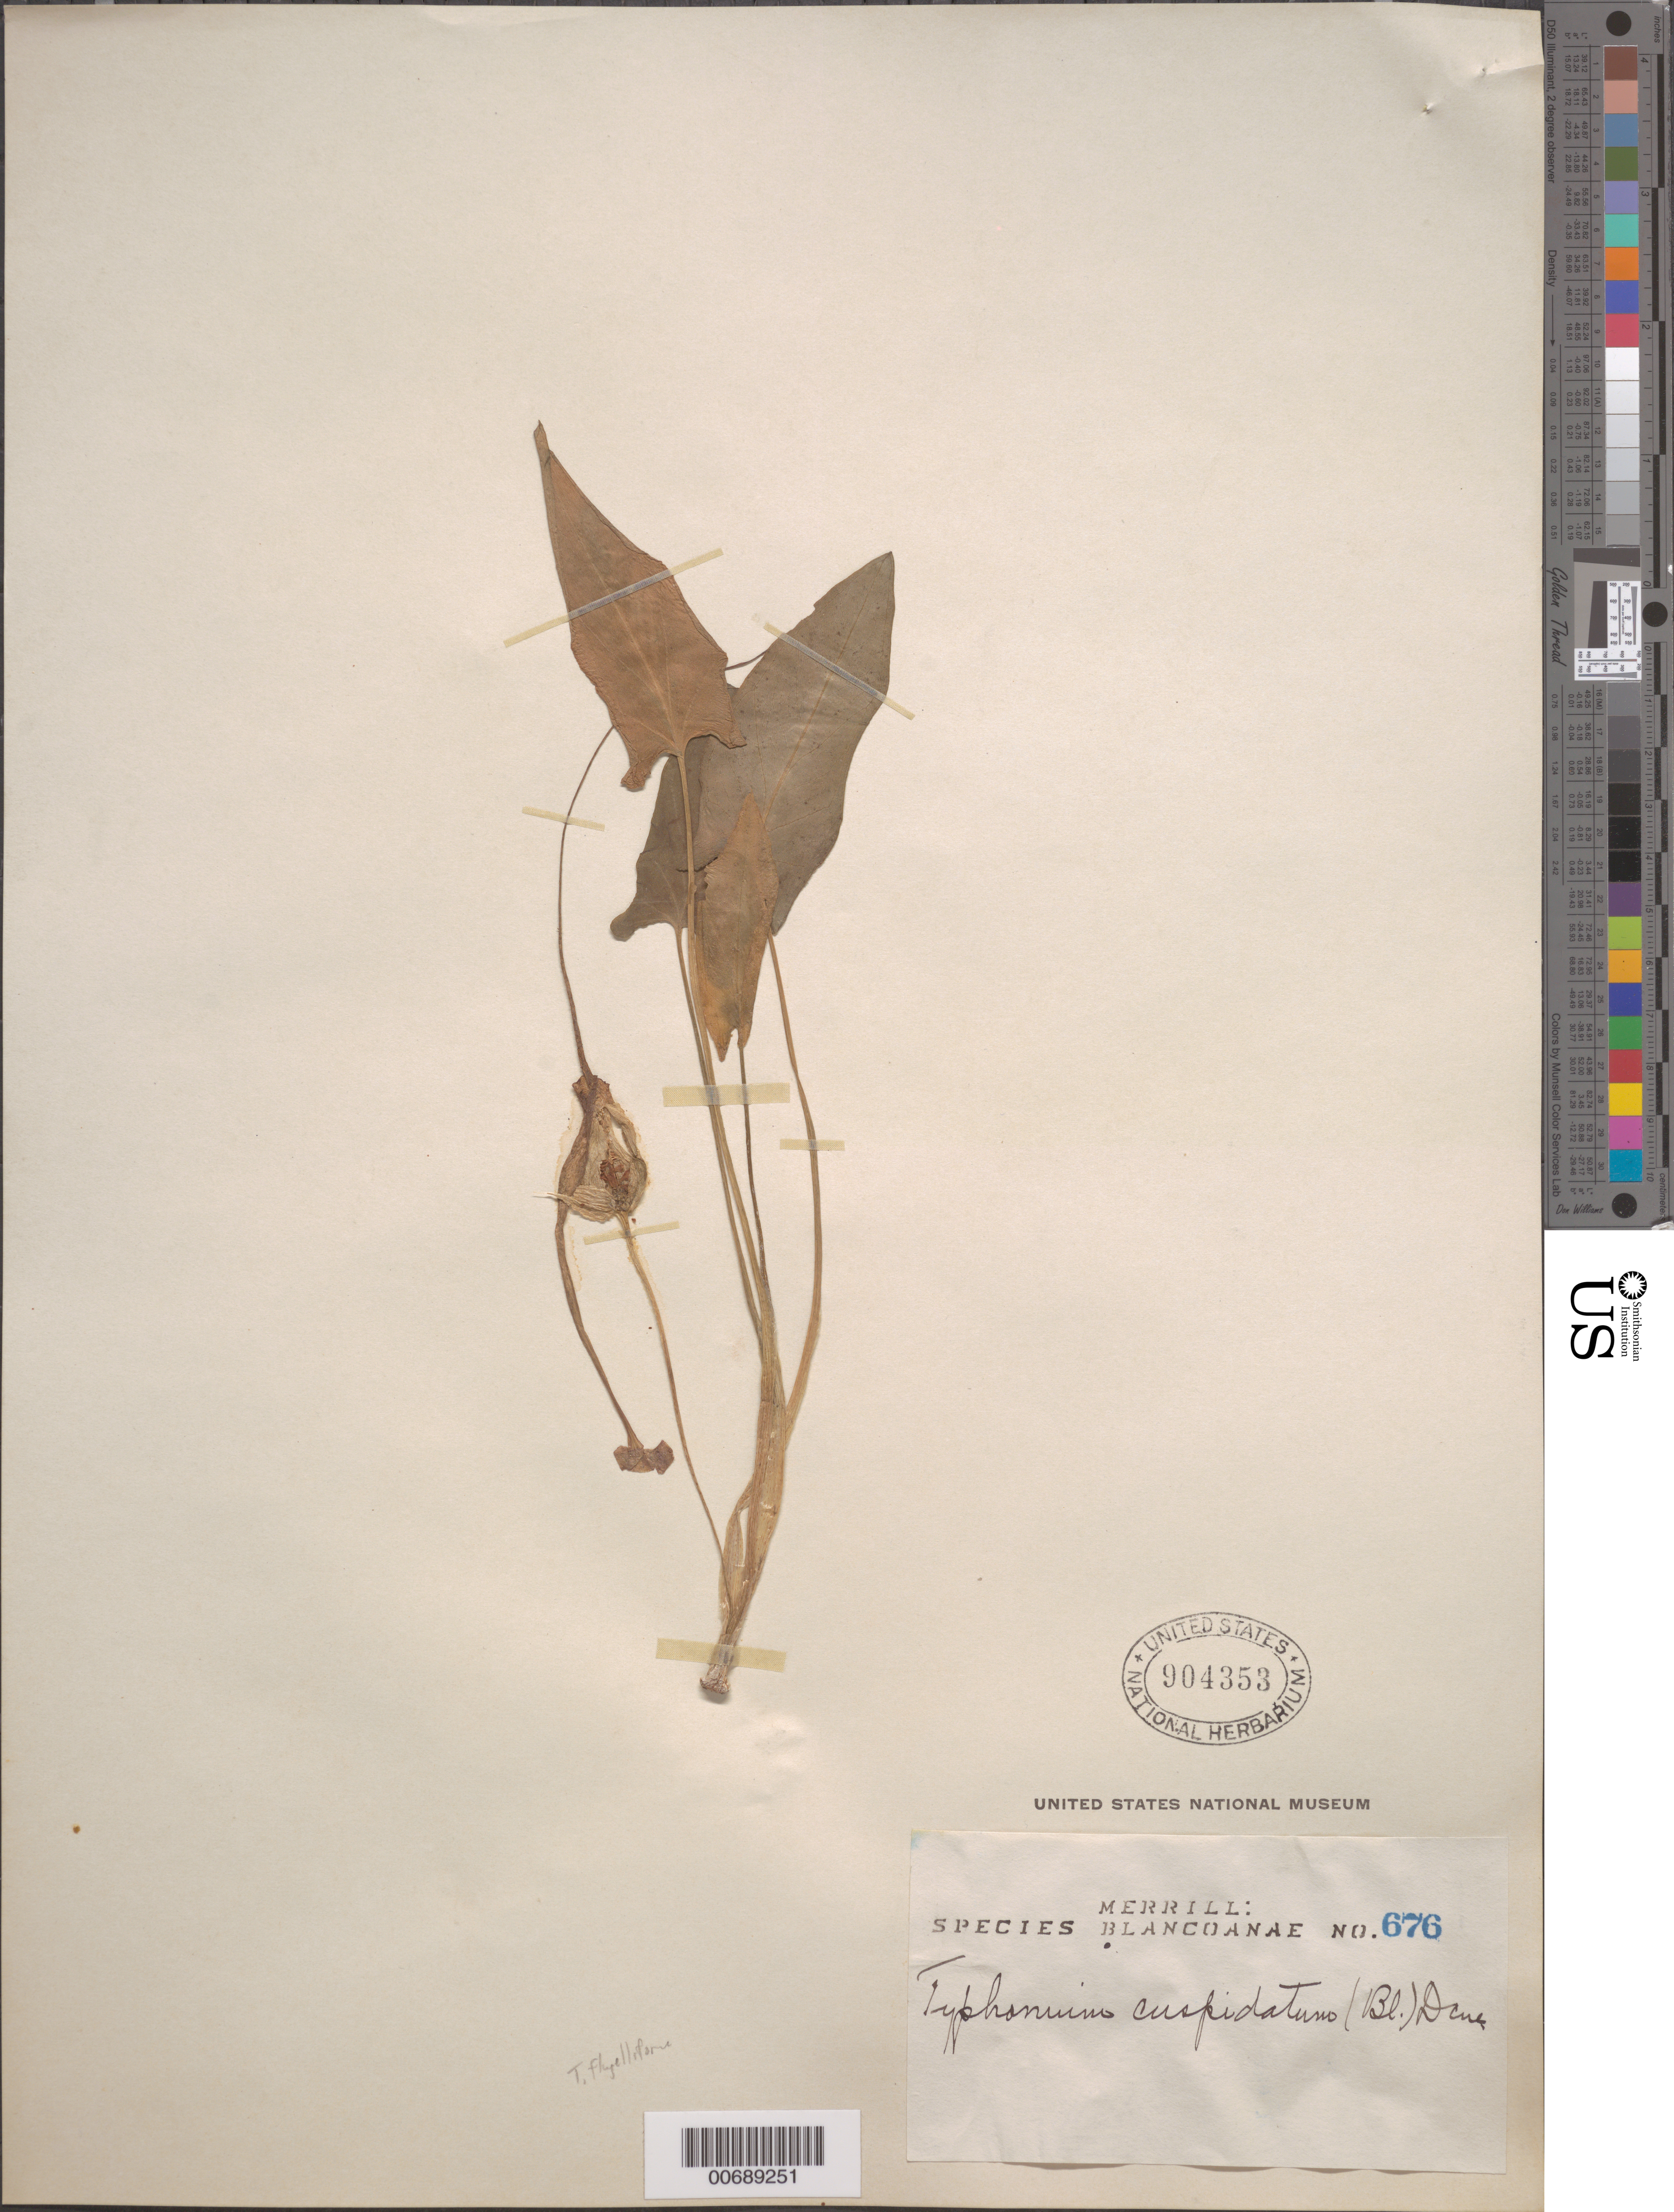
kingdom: Plantae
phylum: Tracheophyta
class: Liliopsida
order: Alismatales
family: Araceae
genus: Typhonium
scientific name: Typhonium flagelliforme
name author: (Lodd.) Blume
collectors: E. D. Merrill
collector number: Sp. Blancoan. 0676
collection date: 1912-08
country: Philippines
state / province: National Capital Region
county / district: Manila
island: Luzon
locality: Manila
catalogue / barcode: US 904353